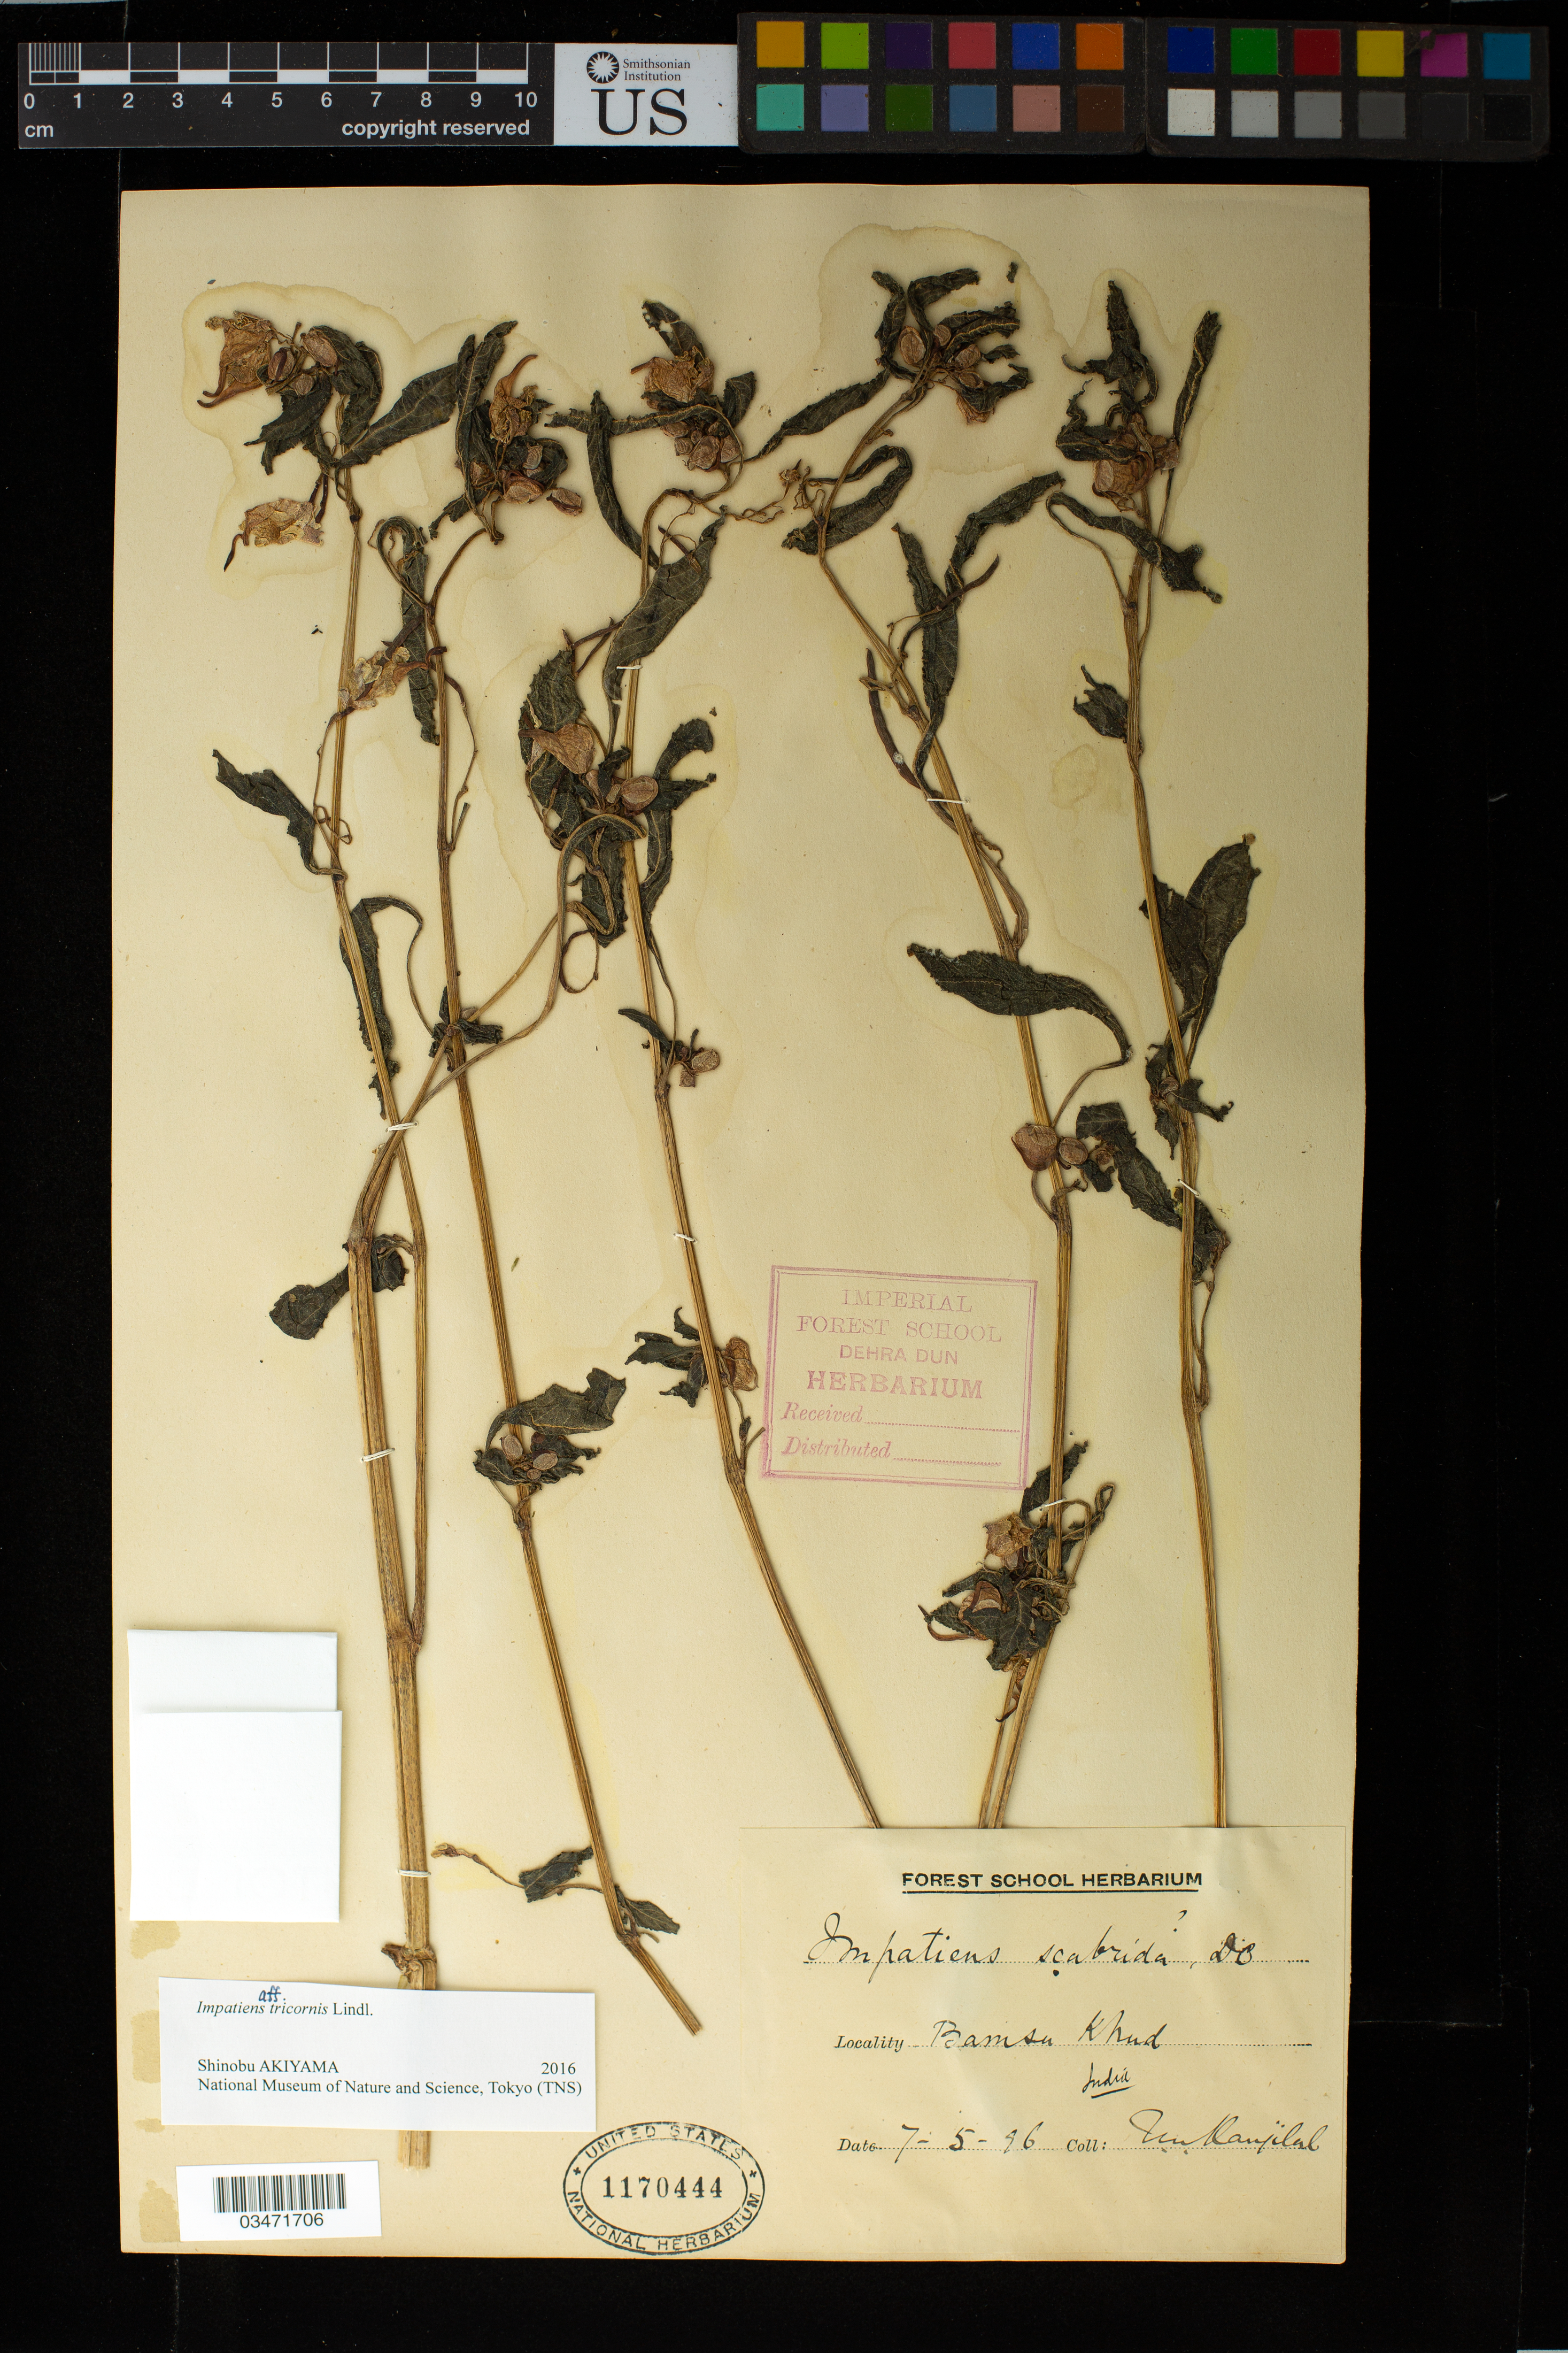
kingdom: Plantae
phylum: Tracheophyta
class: Magnoliopsida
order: Ericales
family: Balsaminaceae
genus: Impatiens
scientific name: Impatiens tricornis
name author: Lindl.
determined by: Akiyama, Shinobu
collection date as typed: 7-5-96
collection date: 1896-09-06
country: India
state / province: Uttarakhand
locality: Bāmsu Khud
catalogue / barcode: US 1170444